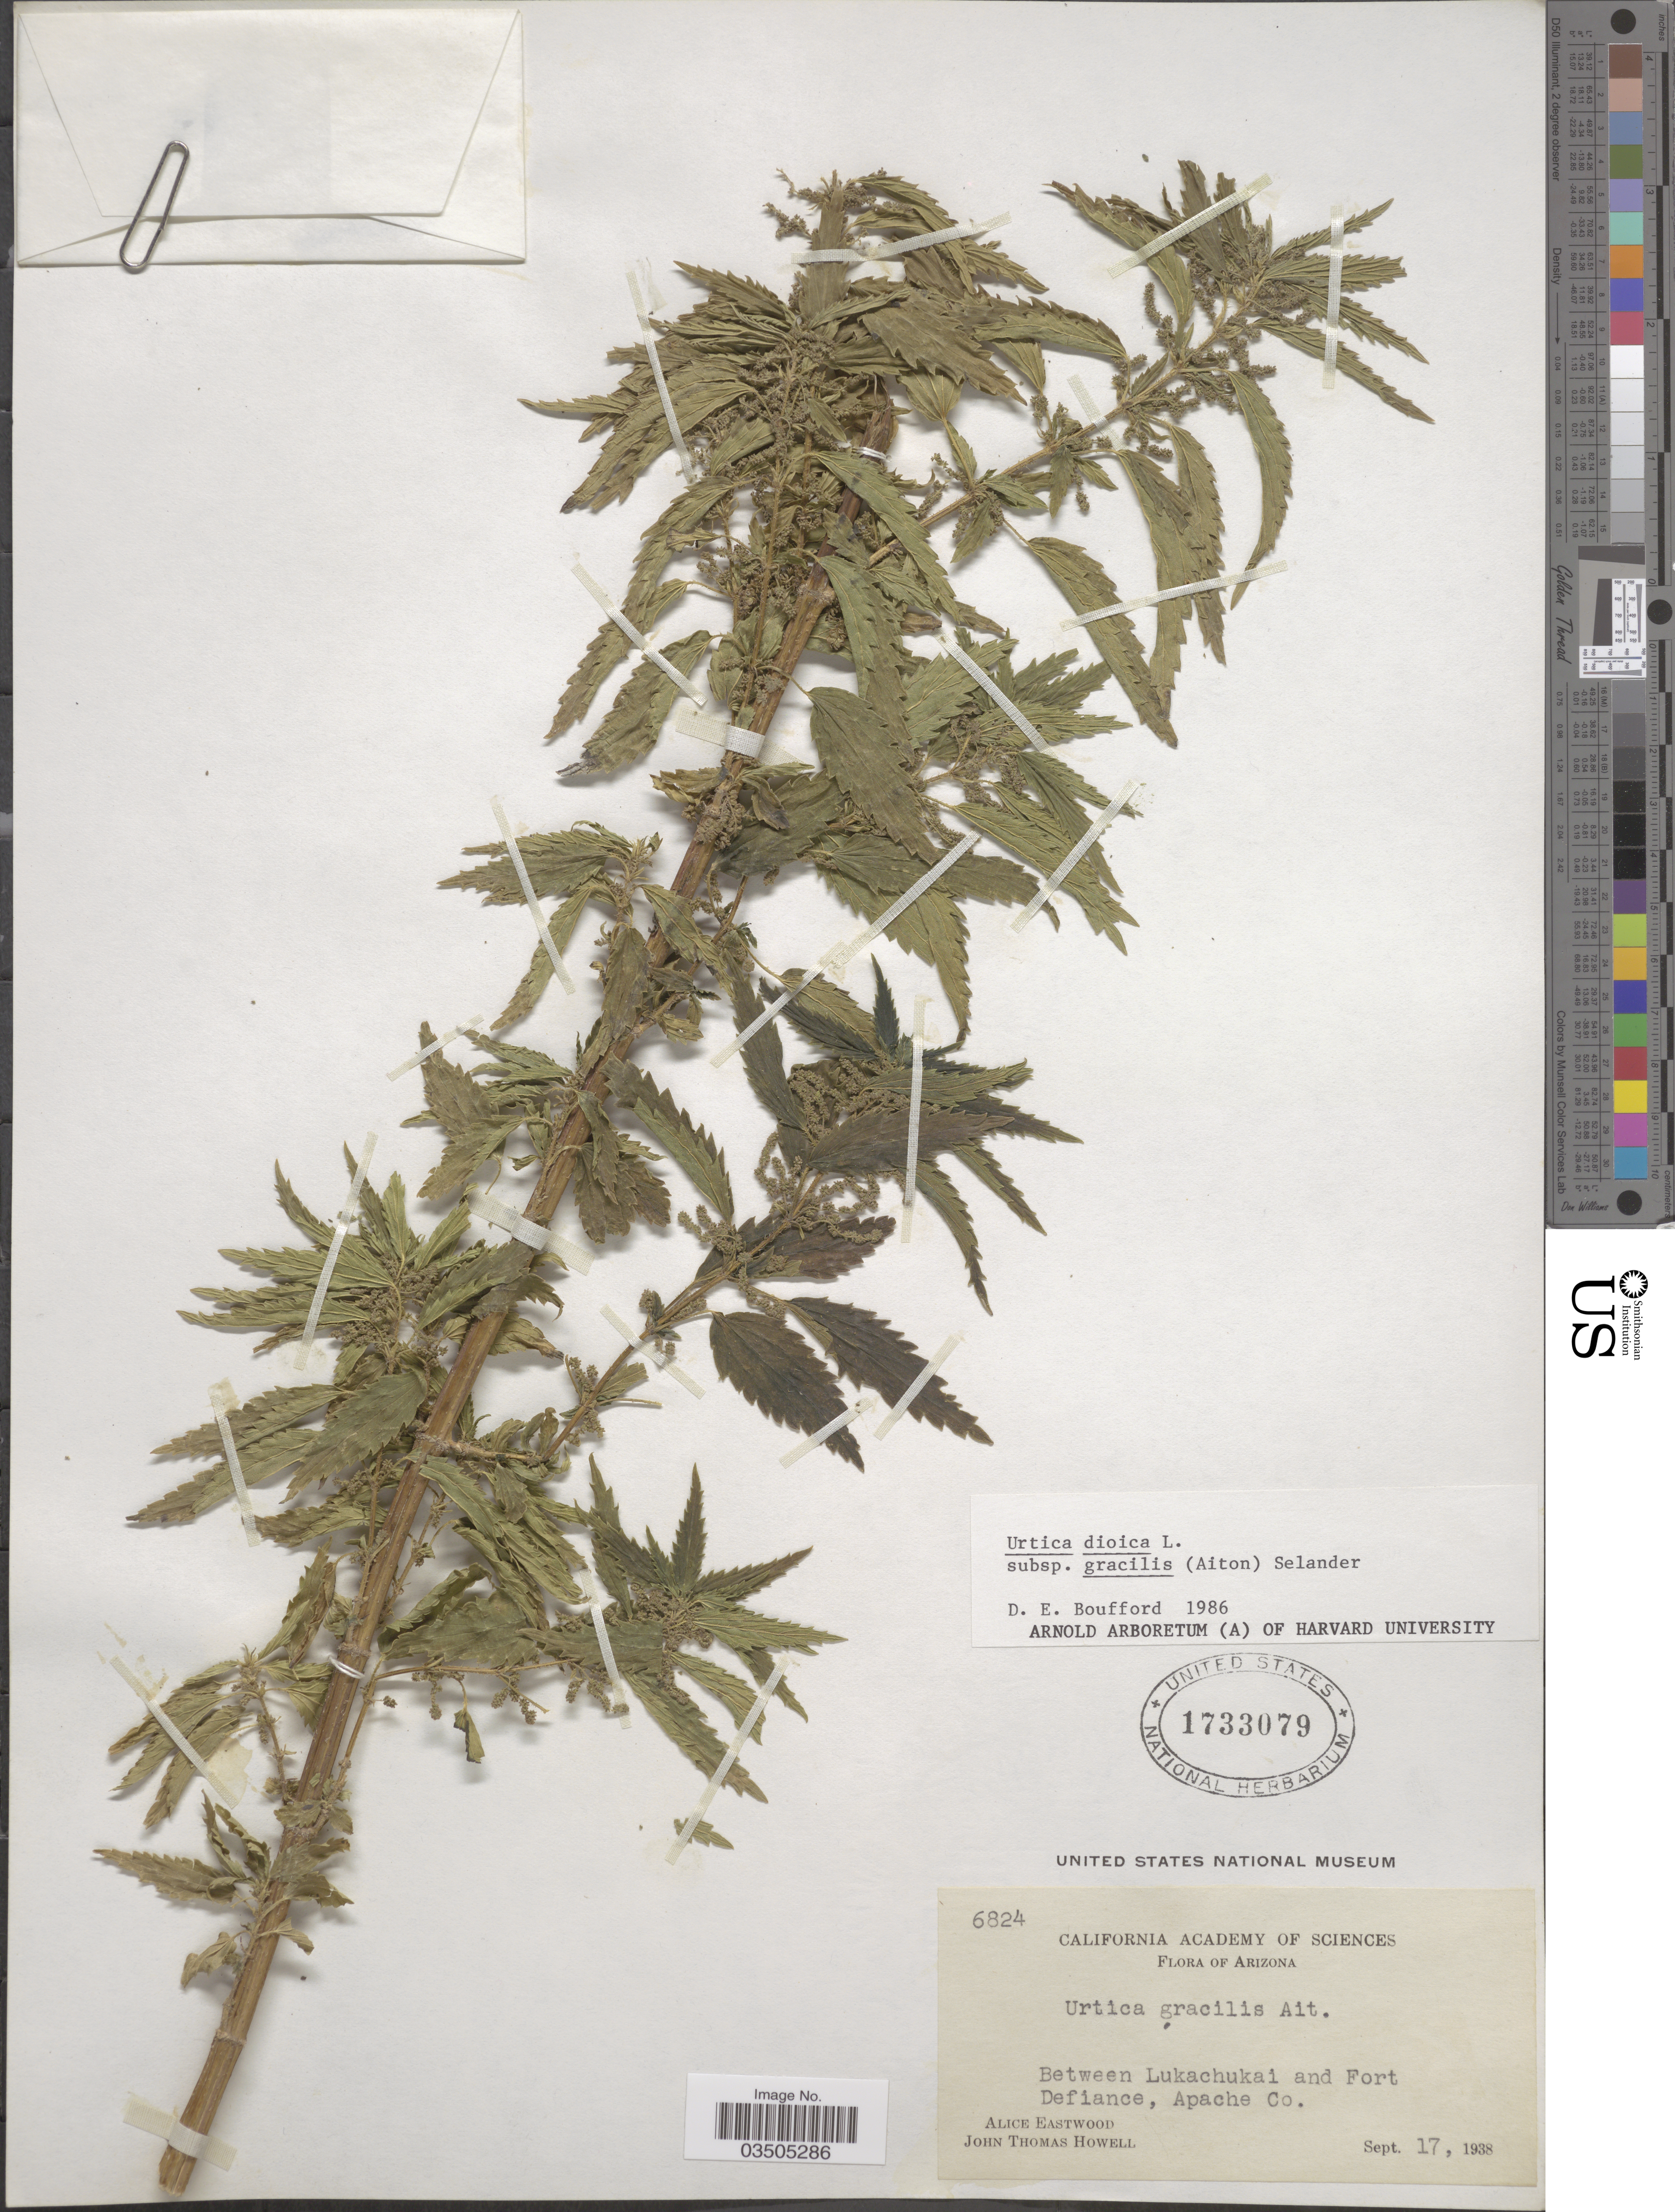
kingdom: Plantae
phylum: Tracheophyta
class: Magnoliopsida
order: Rosales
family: Urticaceae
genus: Urtica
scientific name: Urtica dioica subsp. gracilis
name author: L.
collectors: A. Eastwood & J. T. Howell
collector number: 6824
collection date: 1938-09-17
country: United States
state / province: Arizona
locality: Between Lukachukai and Fort Defiance, Apache Co.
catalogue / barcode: US 1733079